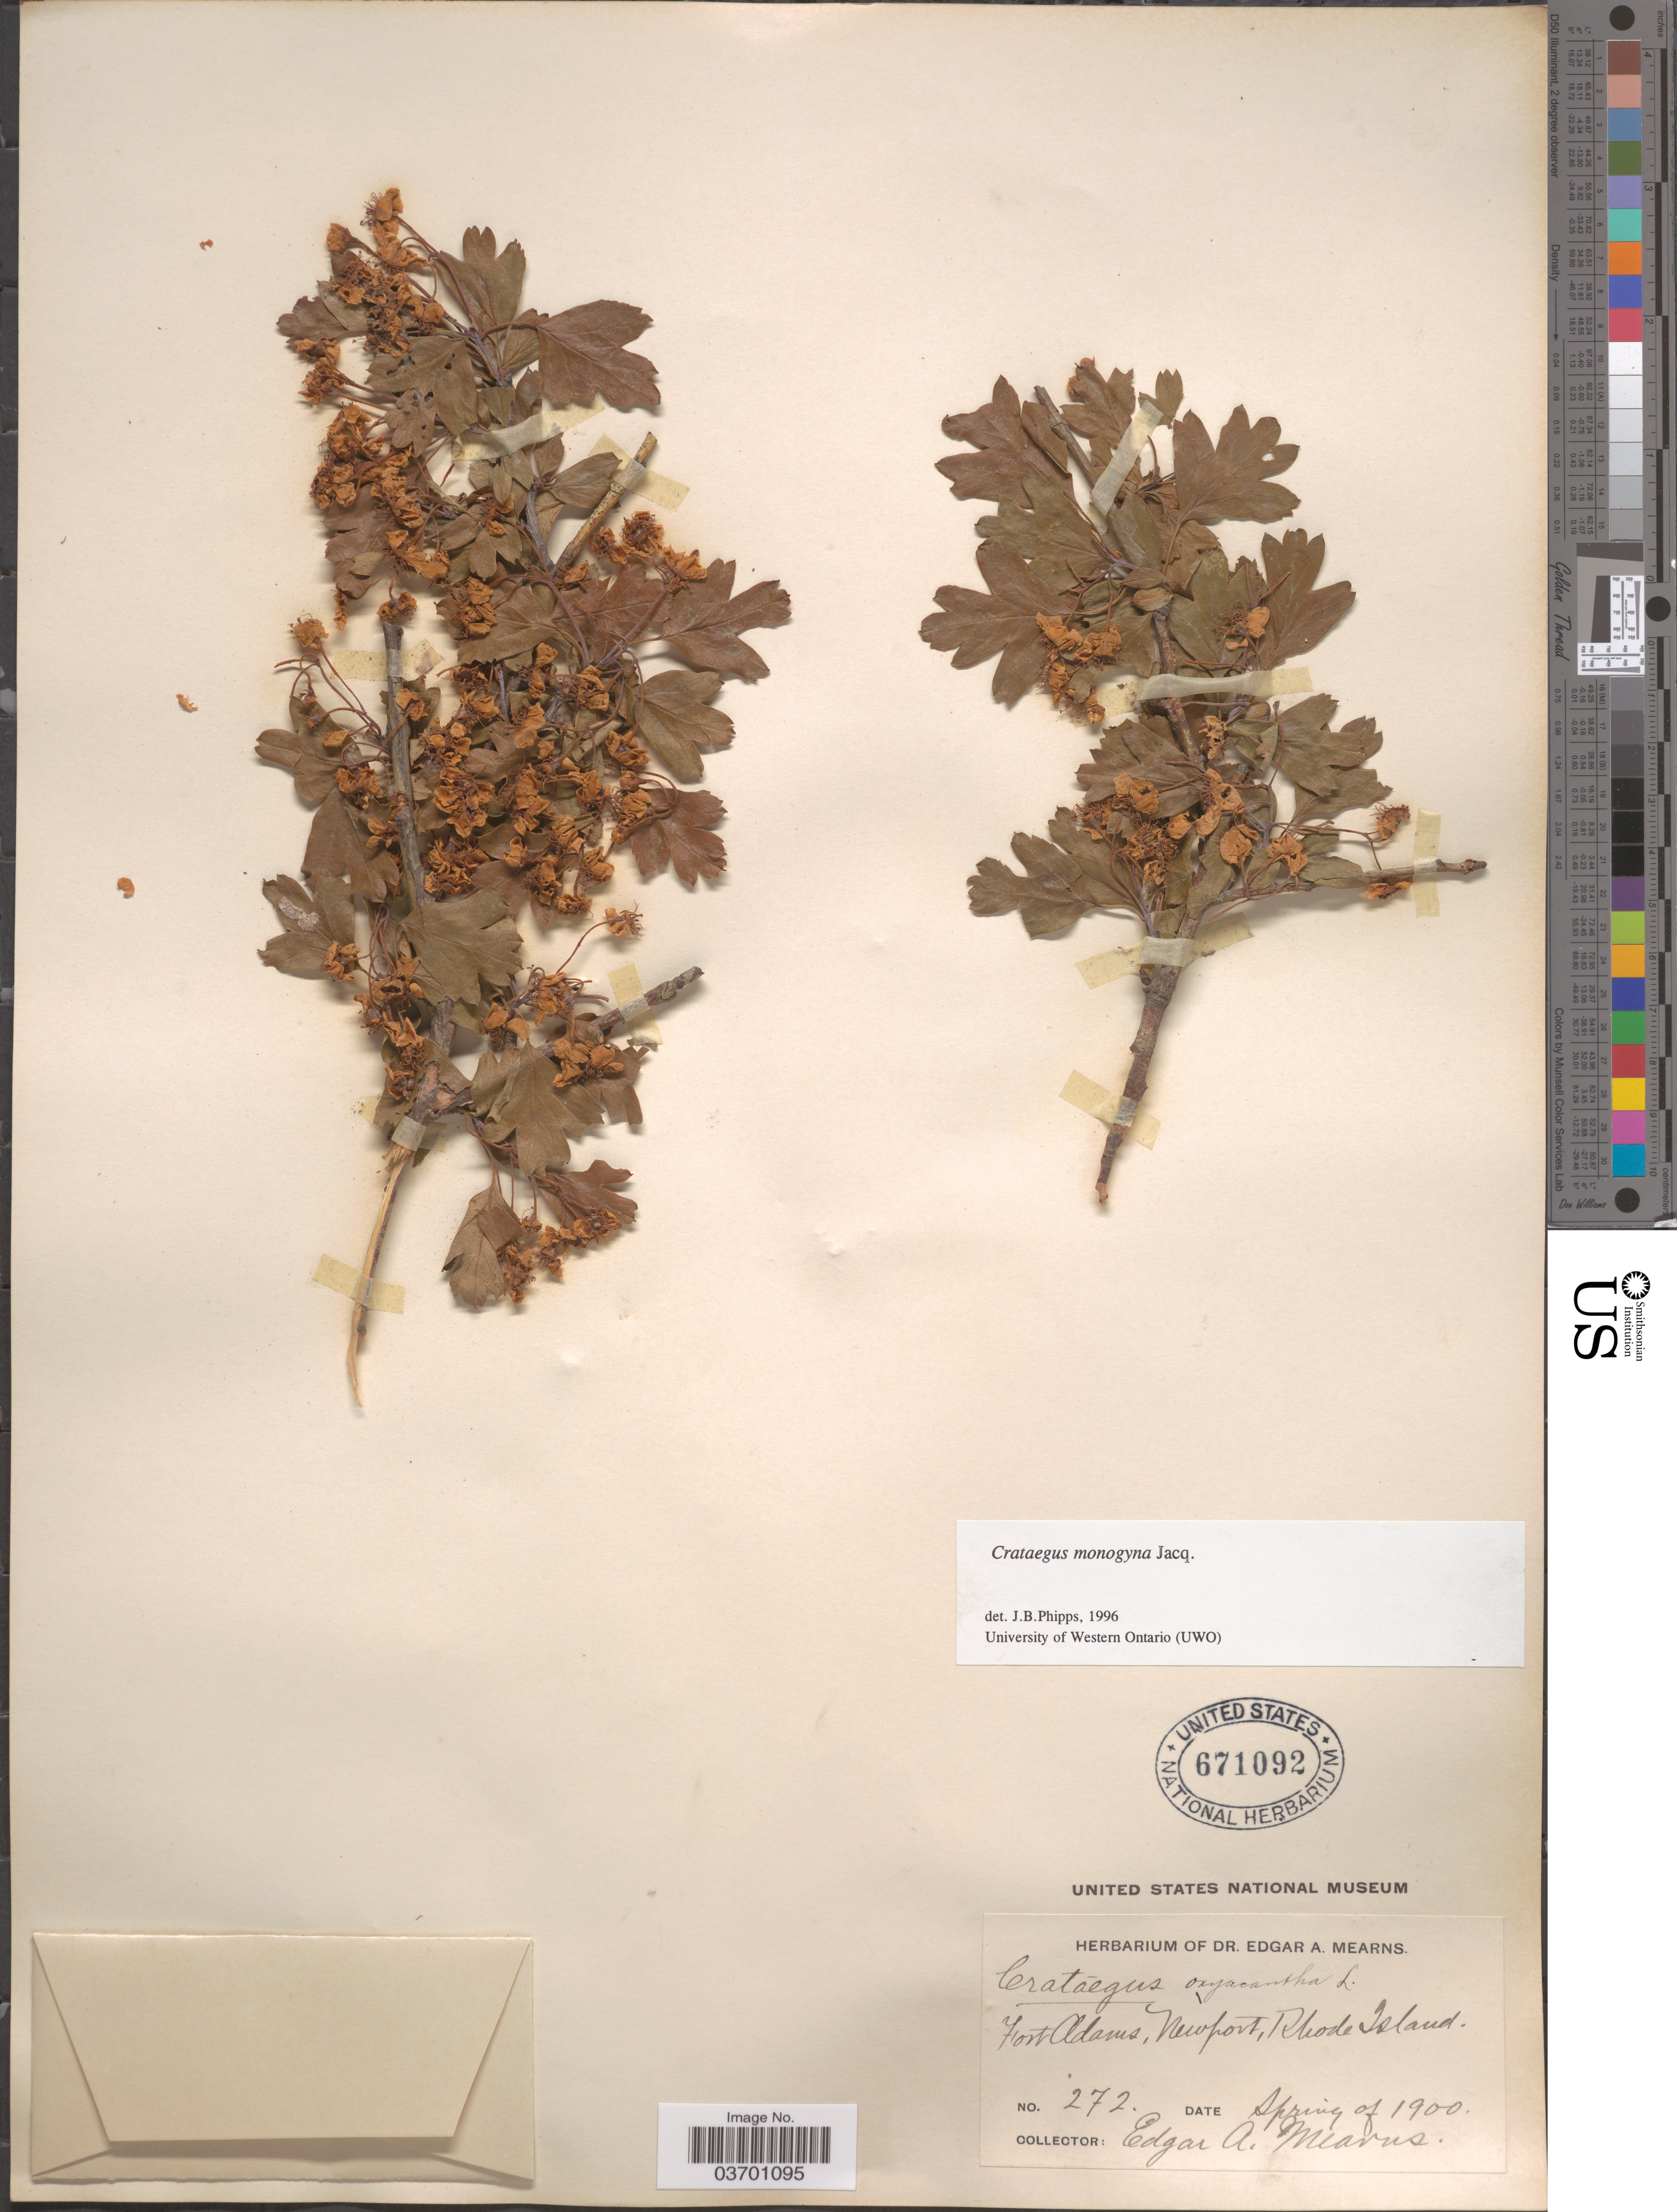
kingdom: Plantae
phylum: Tracheophyta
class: Magnoliopsida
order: Rosales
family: Rosaceae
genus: Crataegus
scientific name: Crataegus monogyna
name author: Lindin.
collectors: E. A. Mearns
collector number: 272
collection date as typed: Spring of 1900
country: United States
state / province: Rhode Island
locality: Fort Adams, Newport.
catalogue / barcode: US 671092